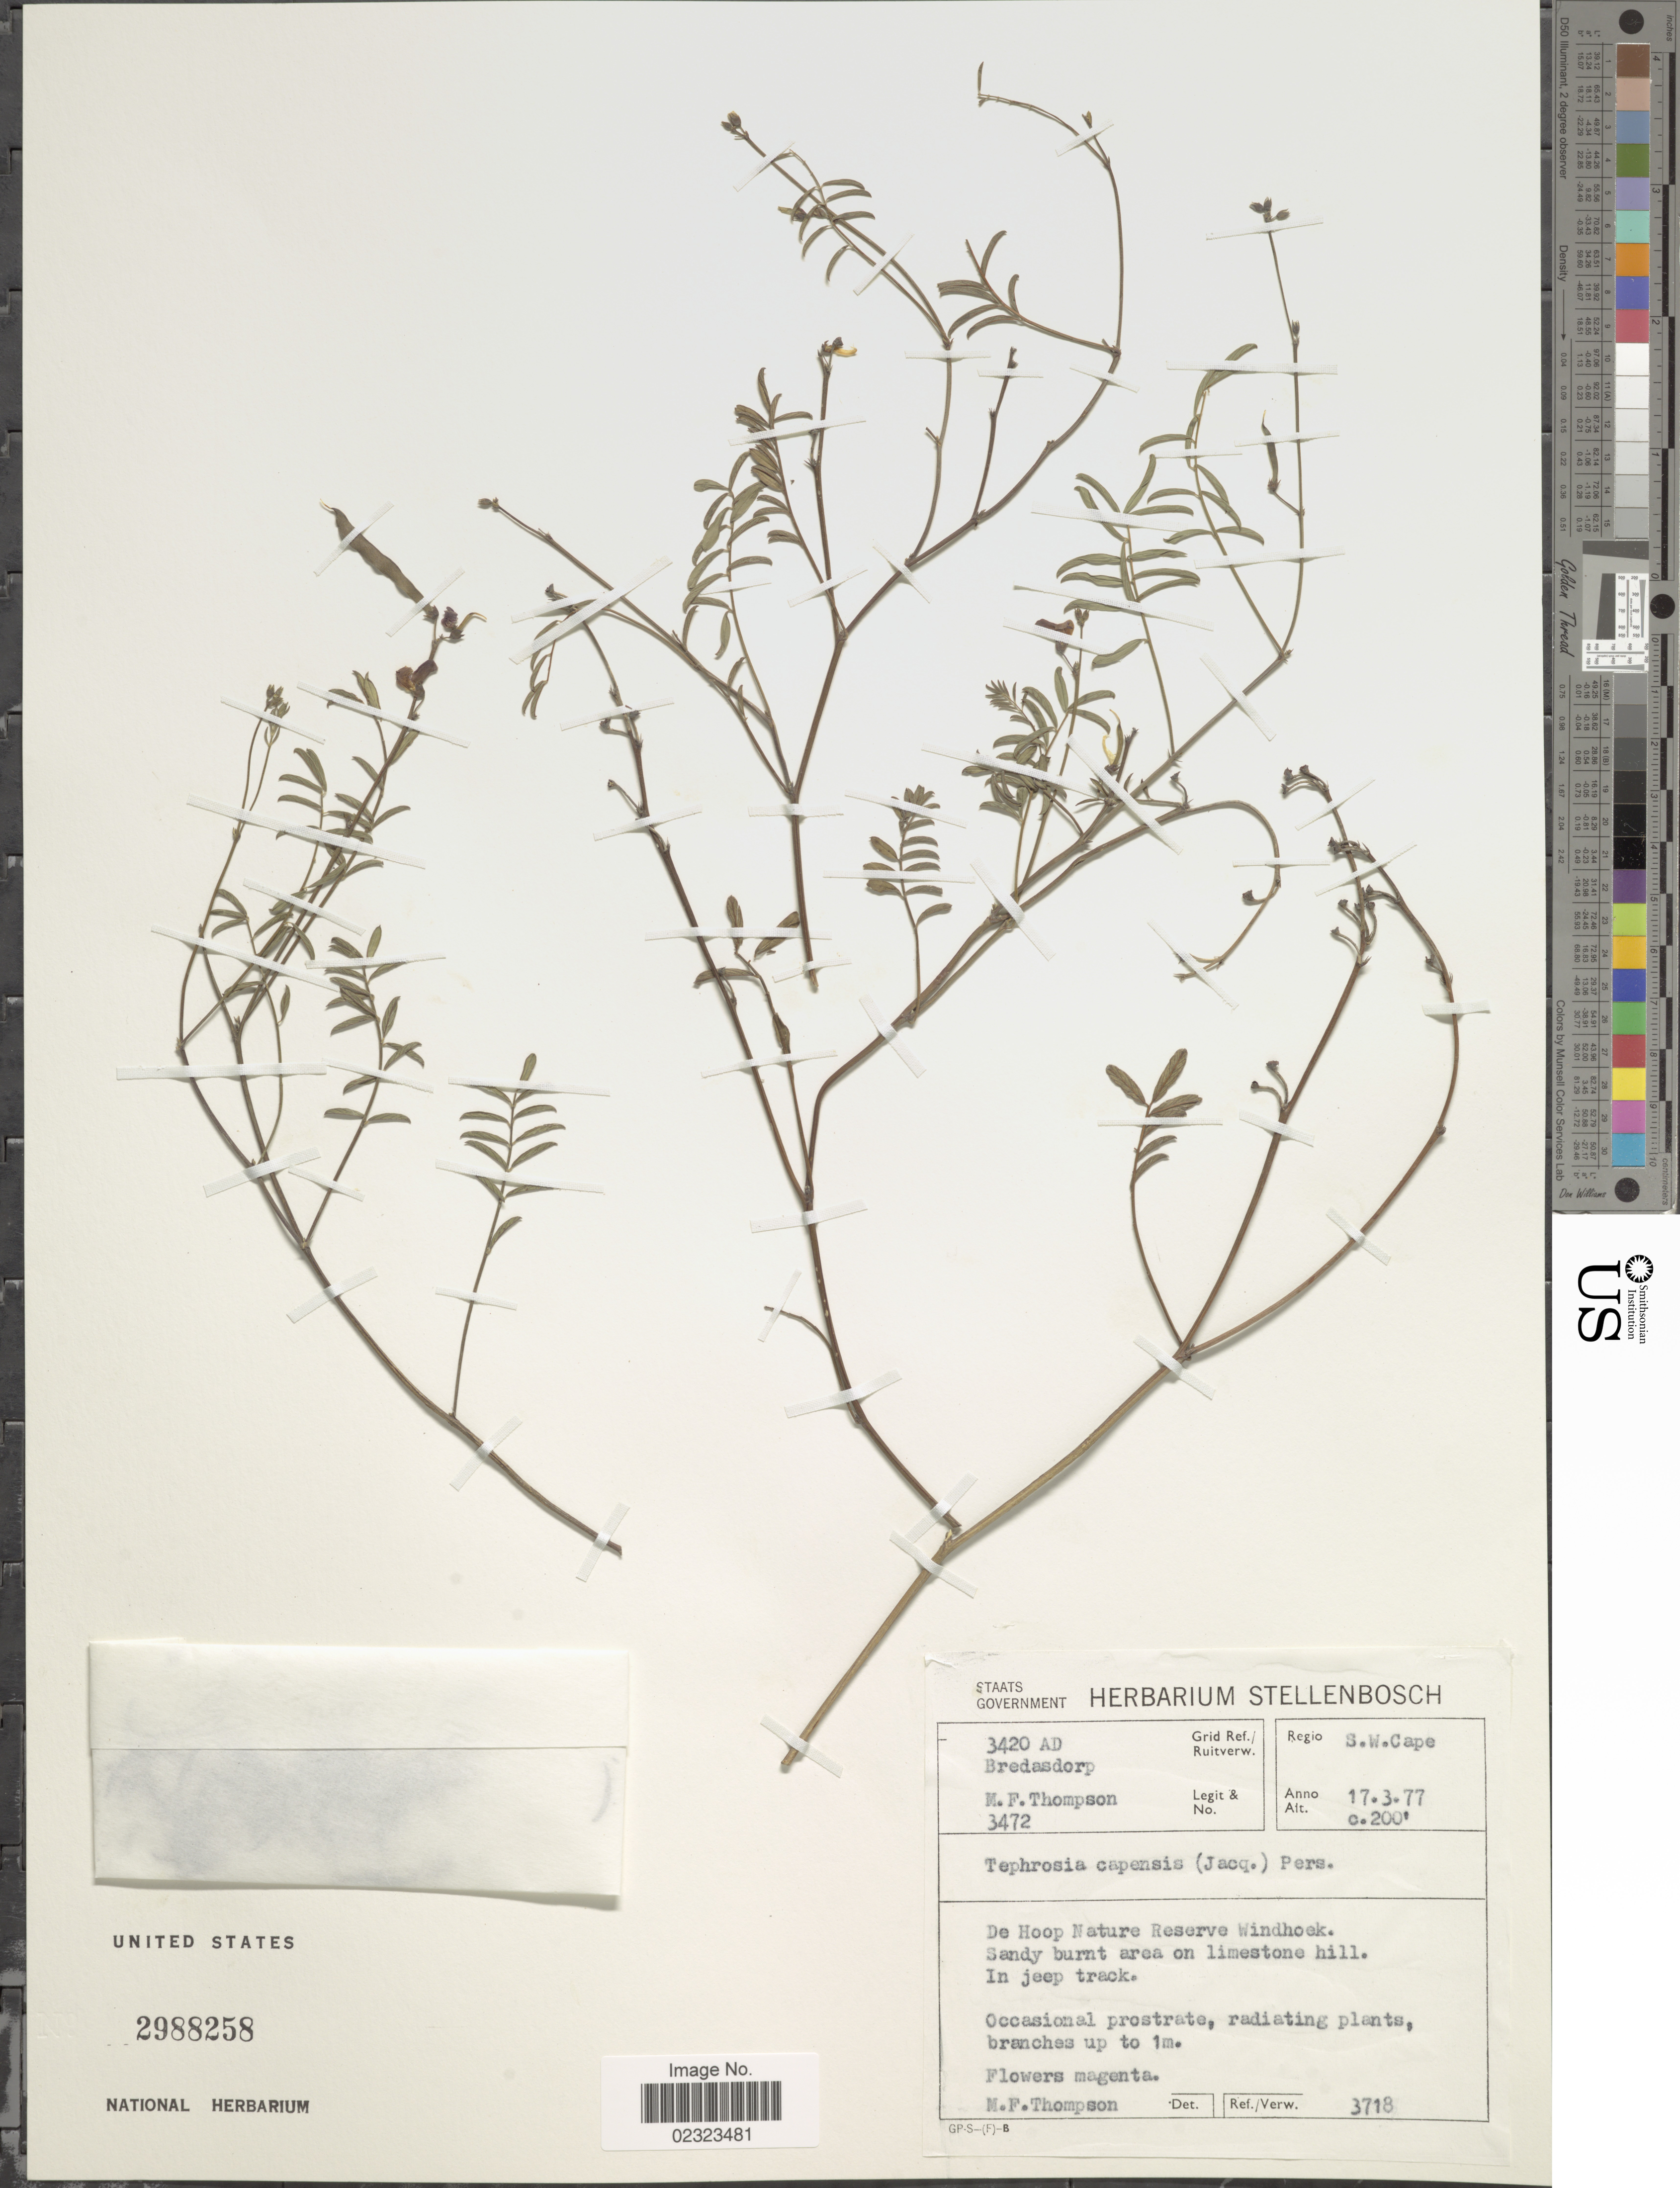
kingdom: Plantae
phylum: Tracheophyta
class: Magnoliopsida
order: Fabales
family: Fabaceae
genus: Tephrosia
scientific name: Tephrosia capensis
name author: (Jacq.) Pers.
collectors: M. F. Thompson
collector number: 3472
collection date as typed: Transcribed d/m/y: 17/3/77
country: South Africa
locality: Regio S.W. Cape, De Hoop Nature Reserve Windhoek, sandy burnt area on limestone hill, in jeep track.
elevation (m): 61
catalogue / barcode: US 2988258